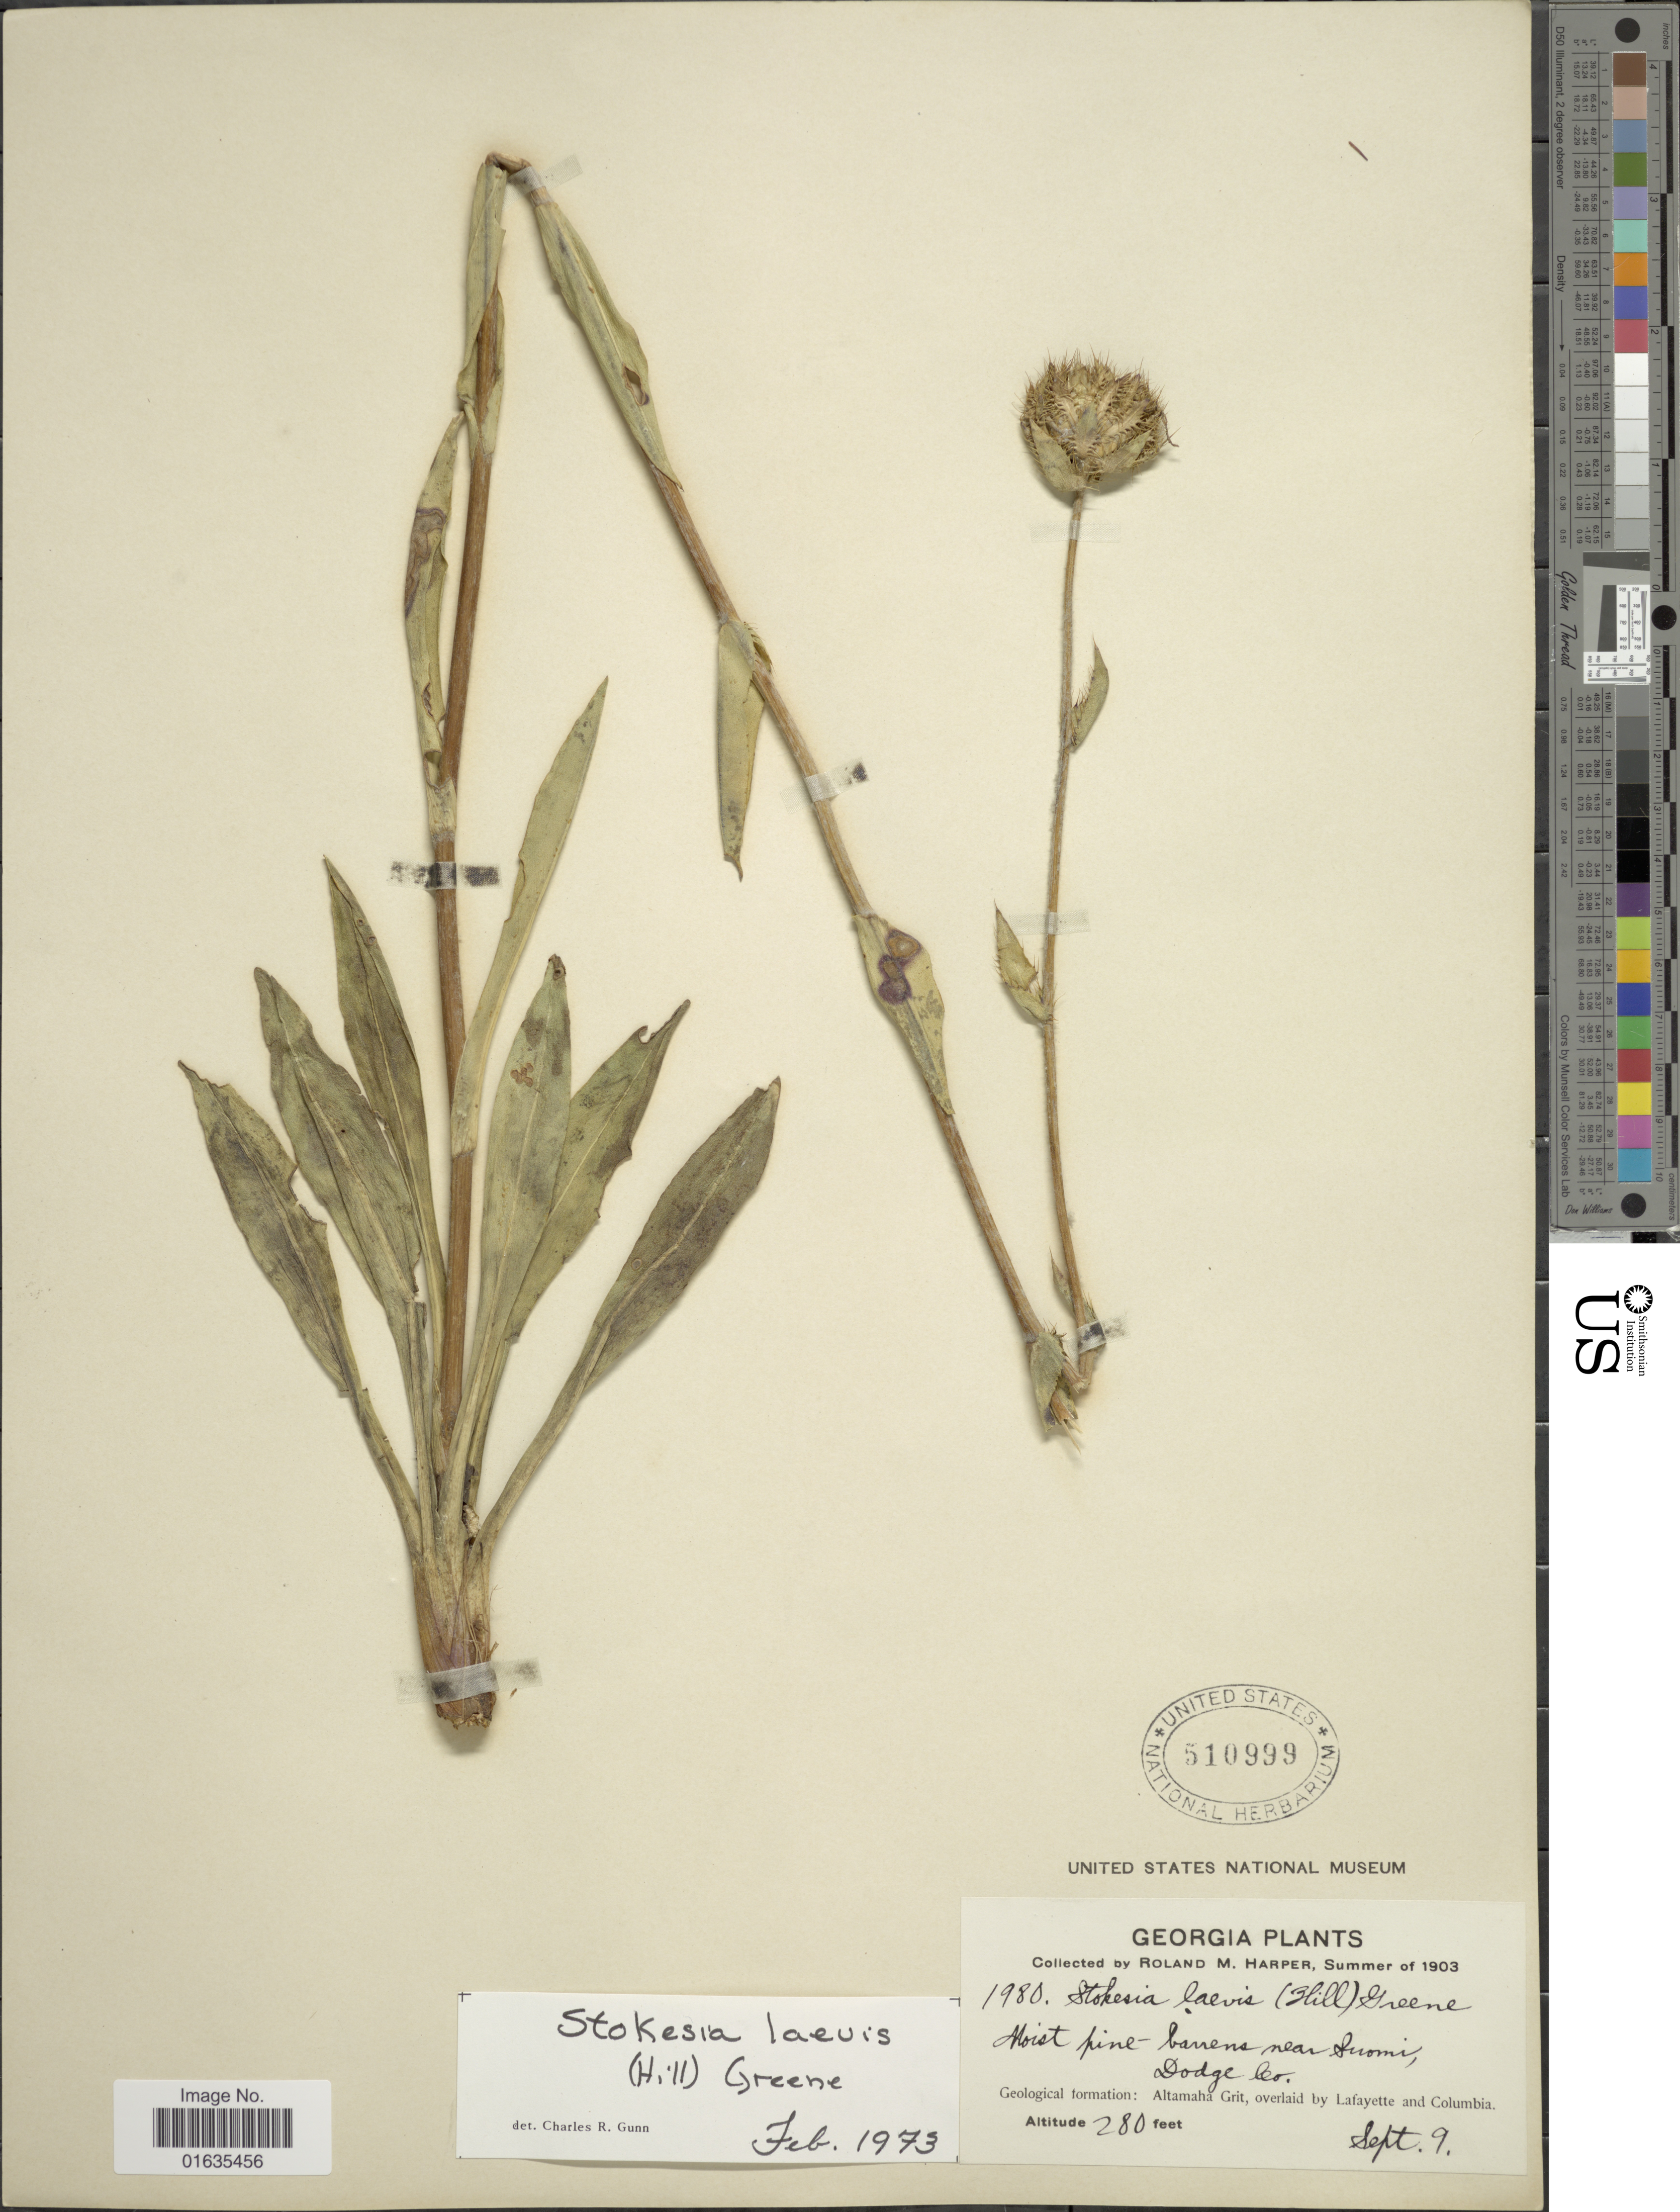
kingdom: Plantae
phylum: Tracheophyta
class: Magnoliopsida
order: Asterales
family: Asteraceae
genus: Stokesia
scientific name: Stokesia laevis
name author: (Hill) Greene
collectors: R. M. Harper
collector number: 1980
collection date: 1903-09-09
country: United States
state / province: Georgia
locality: Near Suomi, Dodge Co., Altamaha Grit, overlaid by Lafayette and Columbia.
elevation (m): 85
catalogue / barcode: US 510999